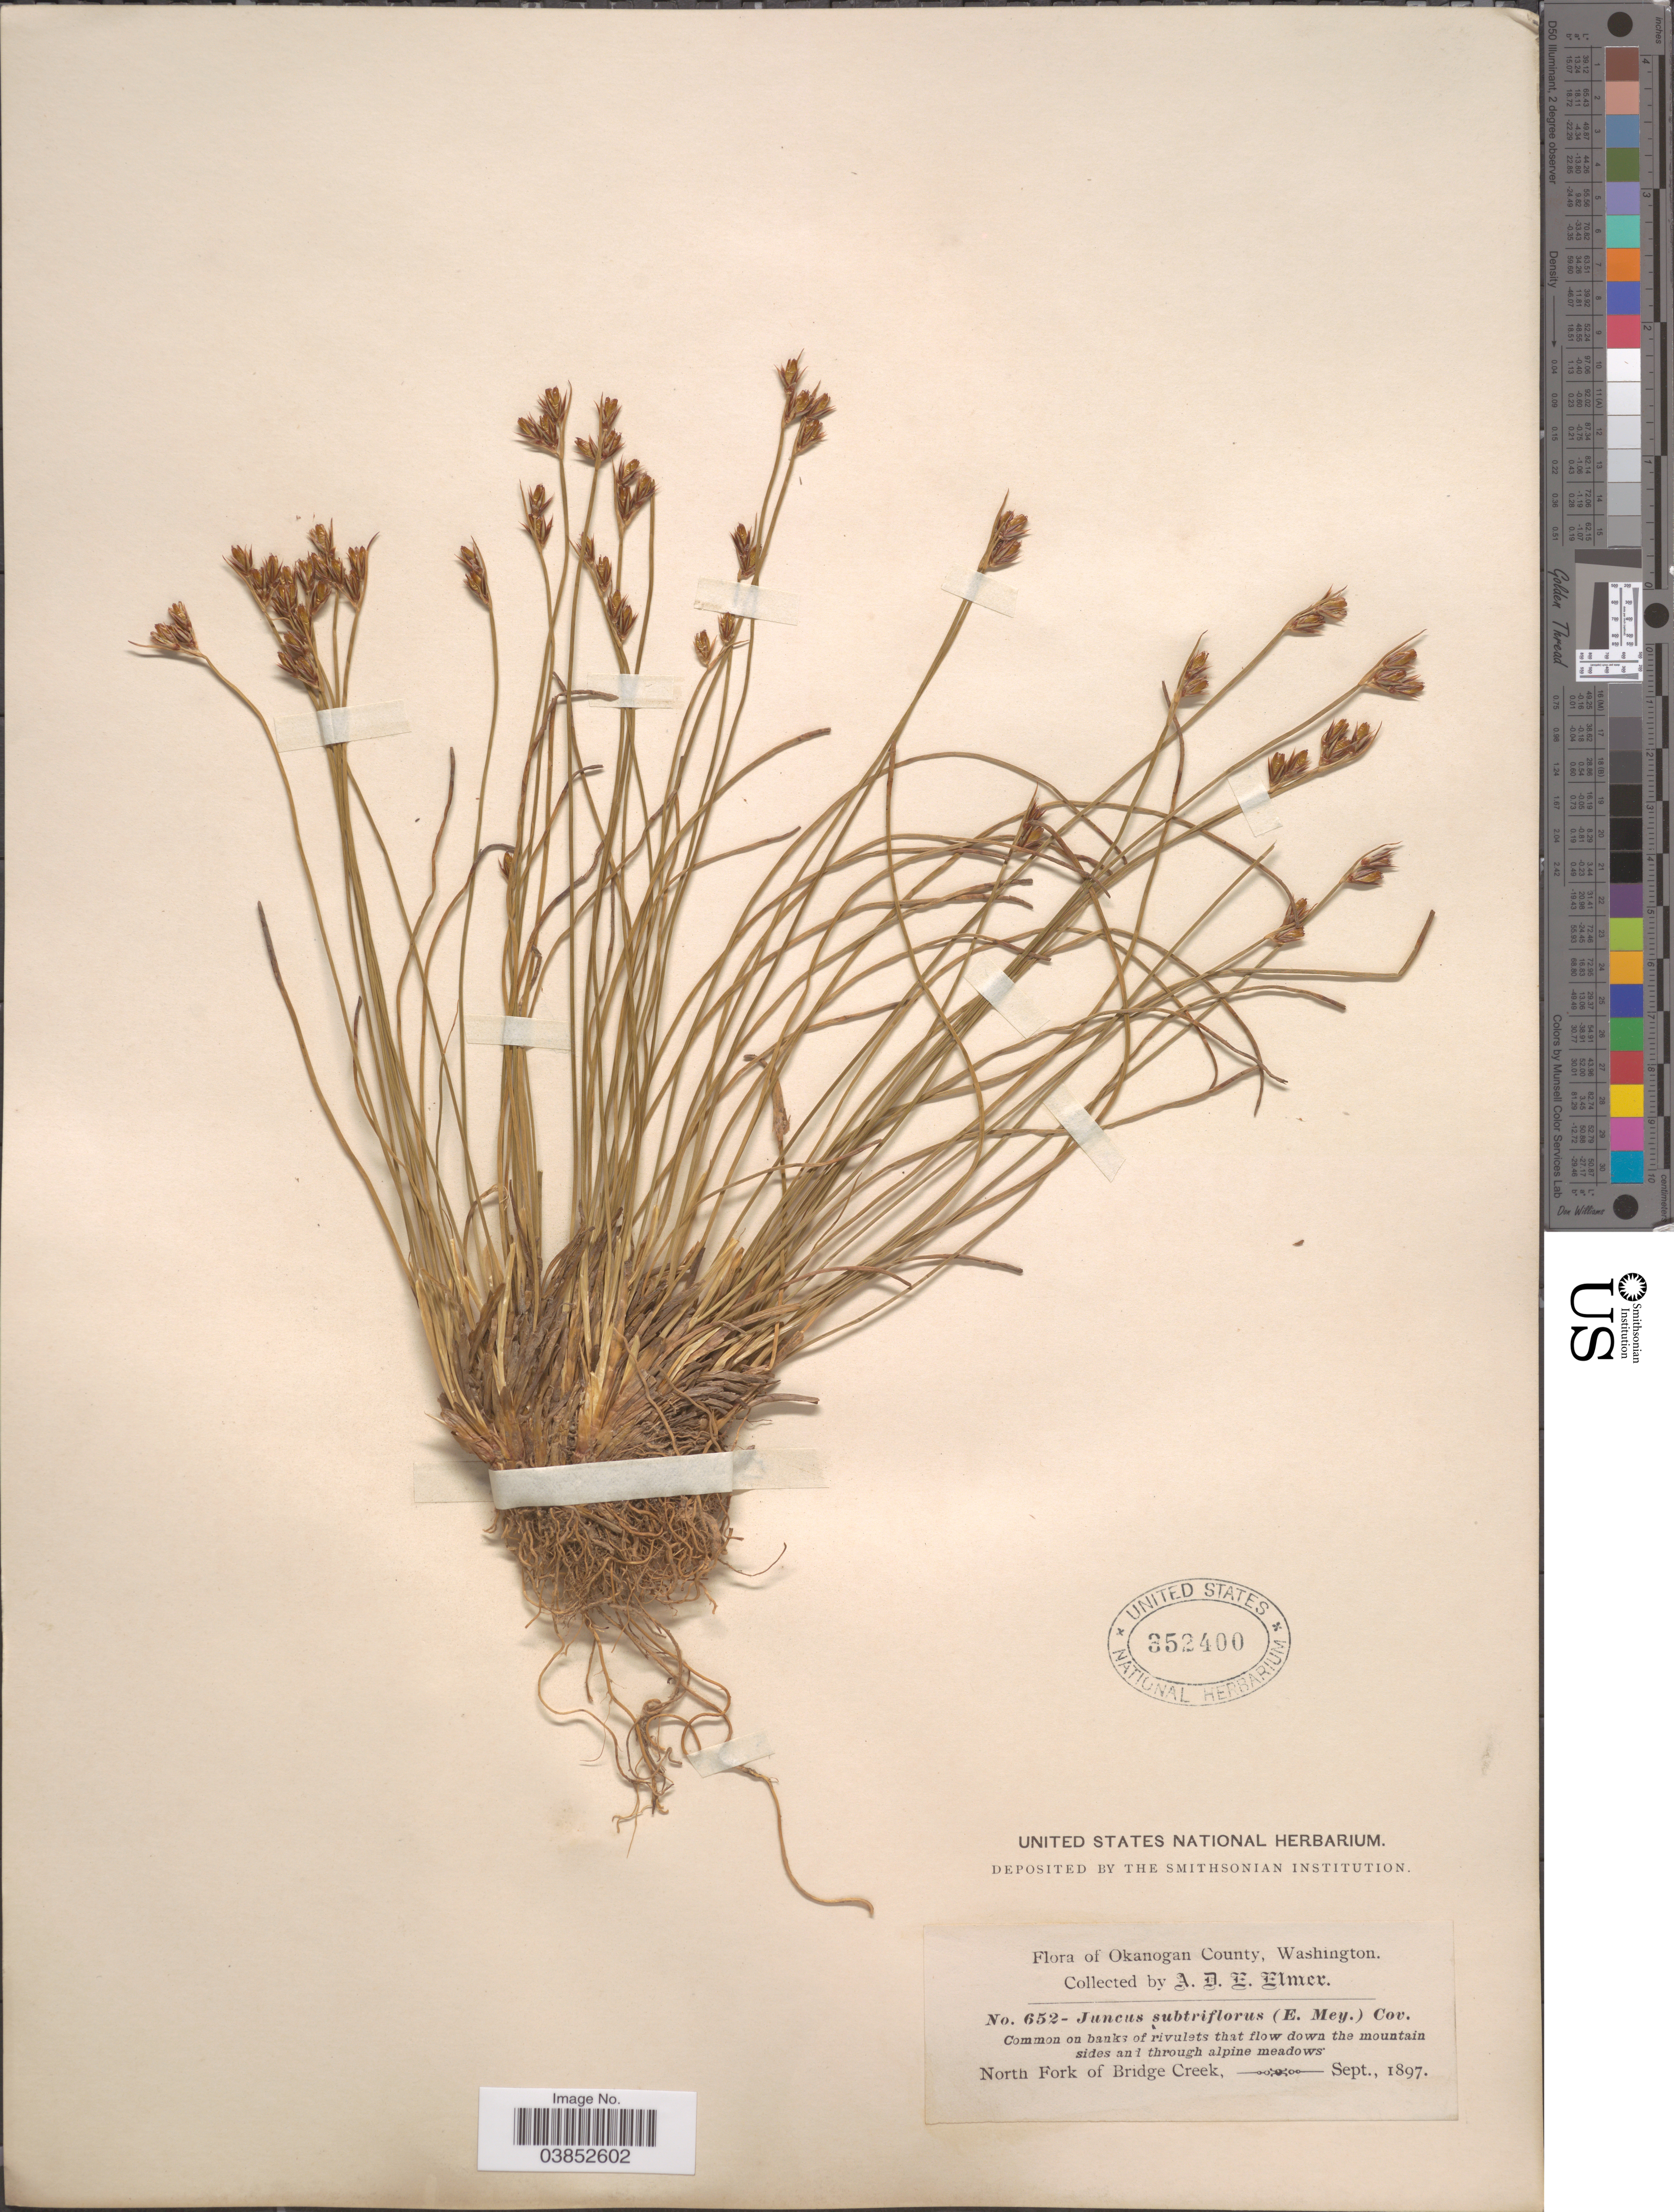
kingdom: Plantae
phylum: Tracheophyta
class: Liliopsida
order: Poales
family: Juncaceae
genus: Juncus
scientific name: Juncus drummondii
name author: E. Mey.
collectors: A. D. E. Elmer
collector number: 652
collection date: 1897-09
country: United States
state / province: Washington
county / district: Okanogan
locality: Okanogan County. North Fork of Bridge Creek.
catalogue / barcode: US 352400